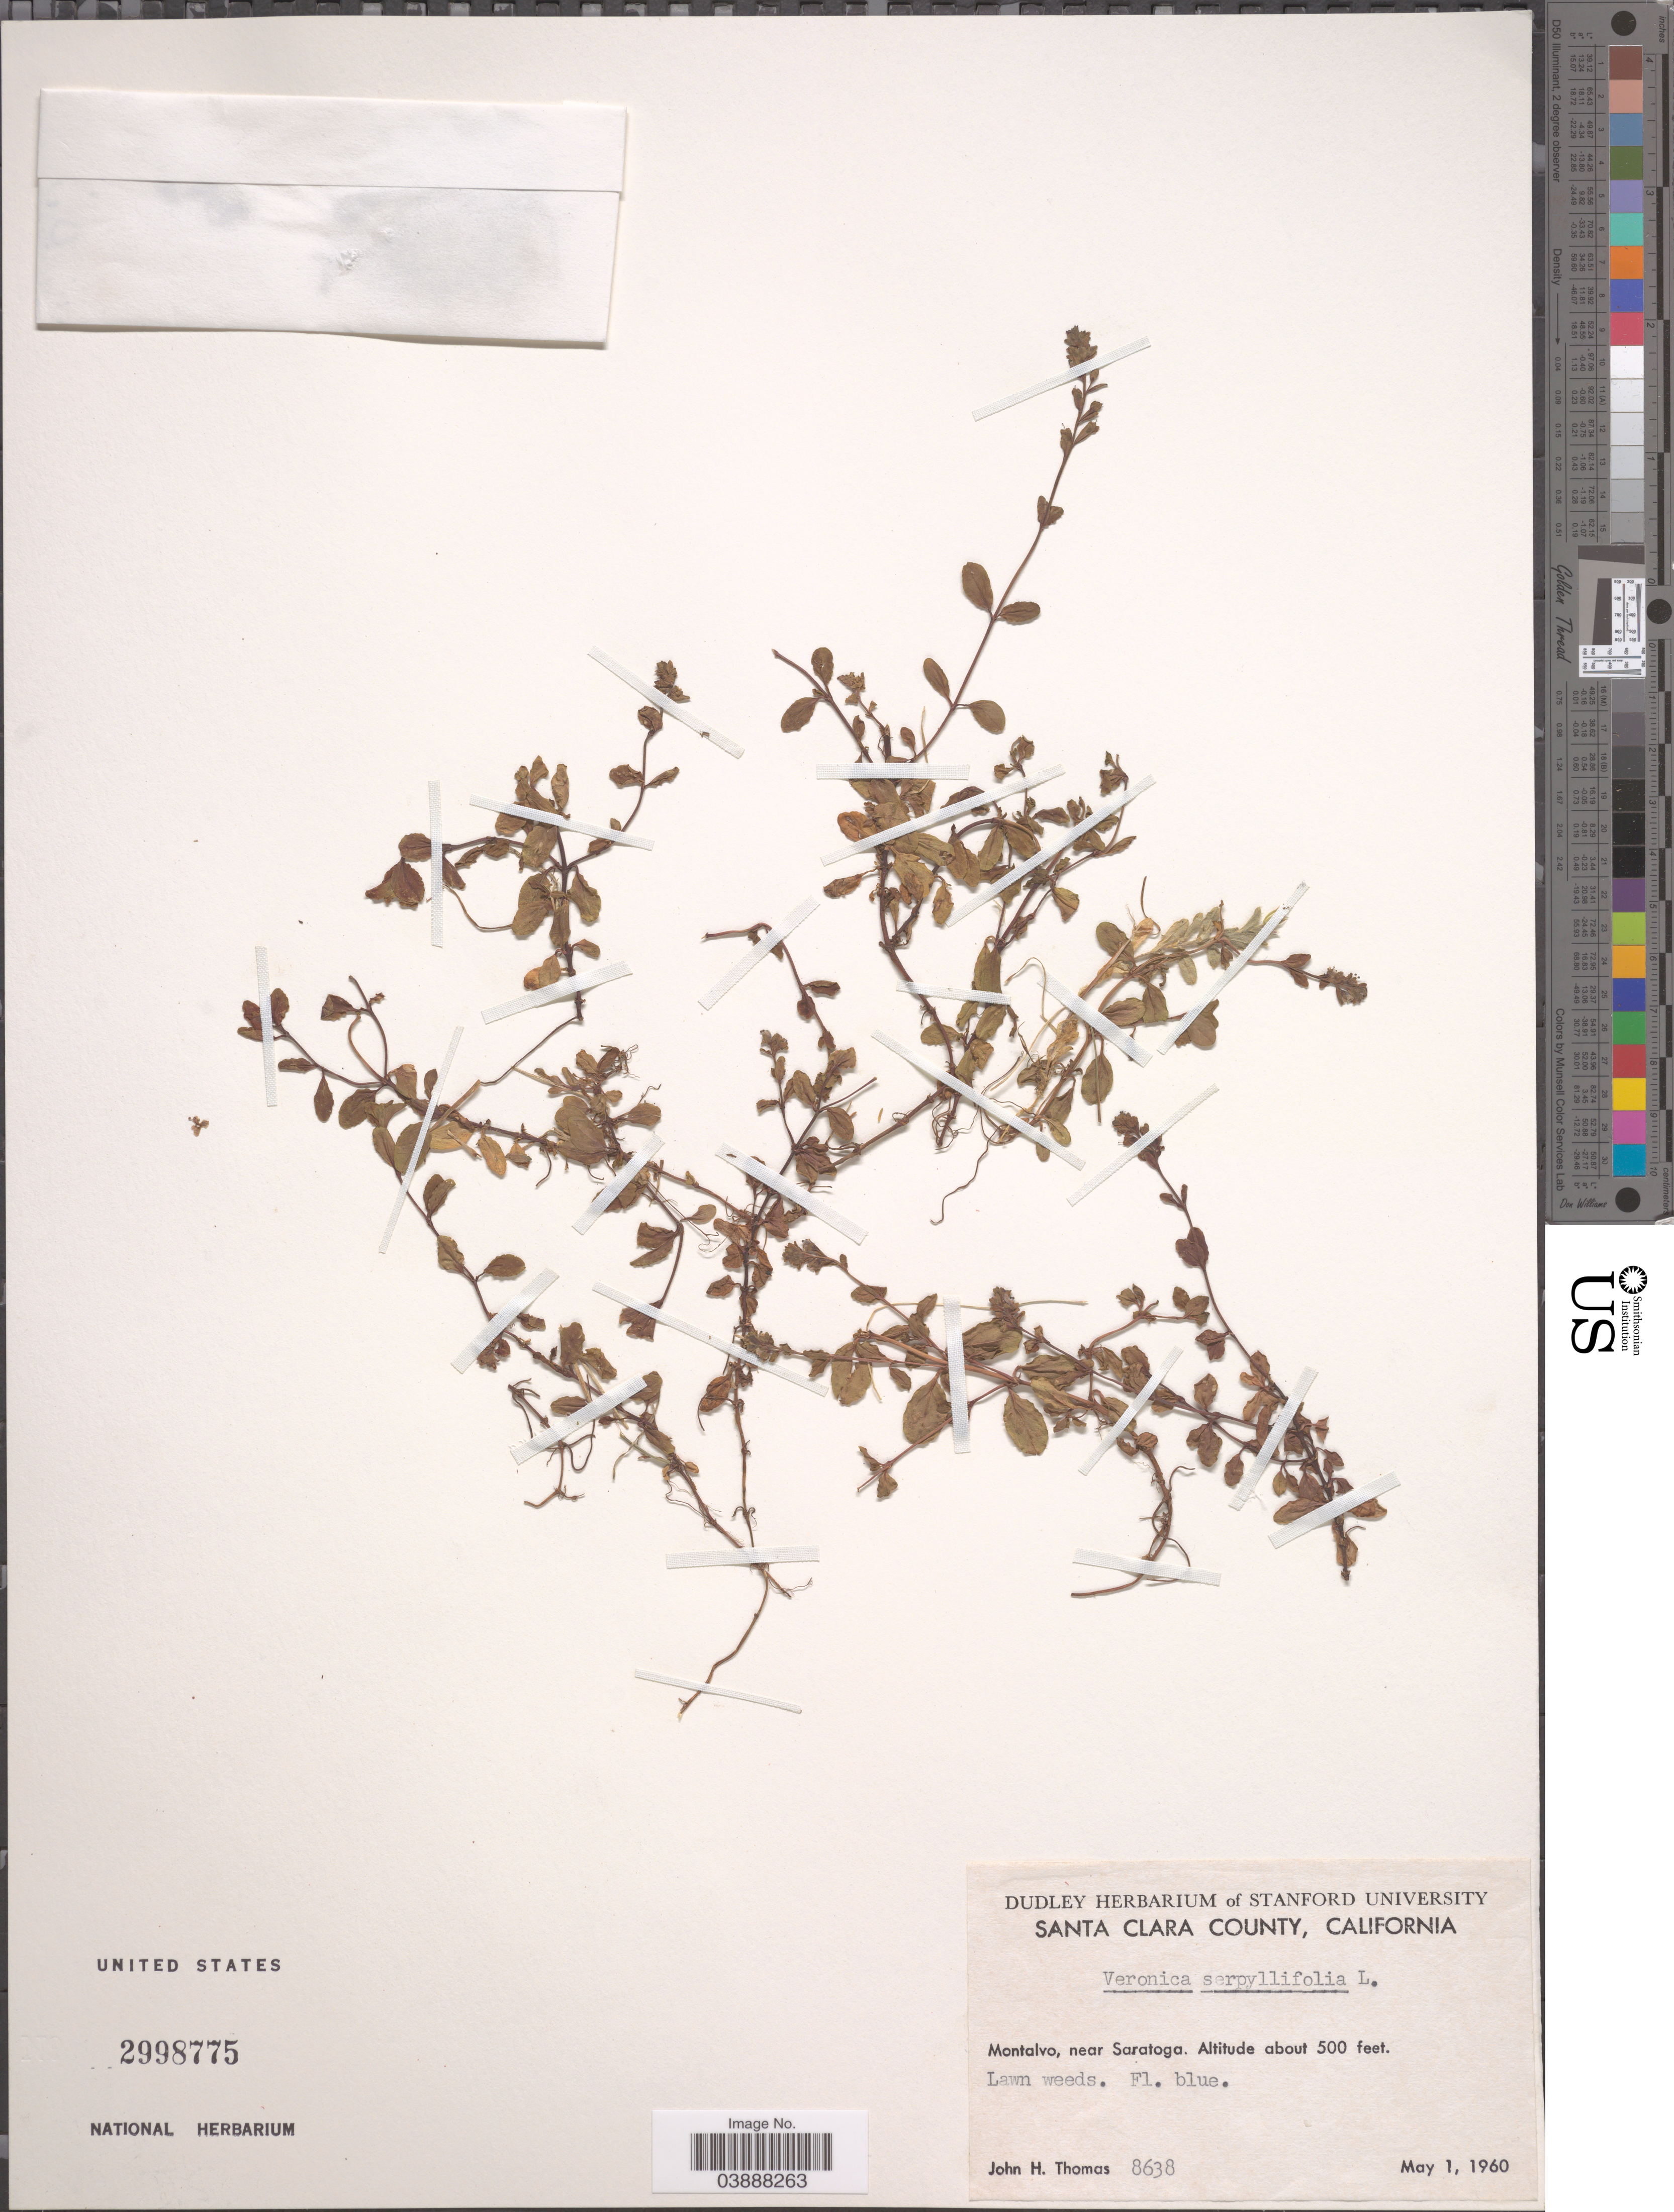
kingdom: Plantae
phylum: Tracheophyta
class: Magnoliopsida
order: Lamiales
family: Plantaginaceae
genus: Veronica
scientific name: Veronica serpyllifolia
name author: L.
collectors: J. H. Thomas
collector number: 8638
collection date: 1960-05-01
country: United States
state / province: California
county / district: Santa Clara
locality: Santa Clara County, Montalvo, near Saratoga.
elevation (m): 152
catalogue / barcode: US 2998775